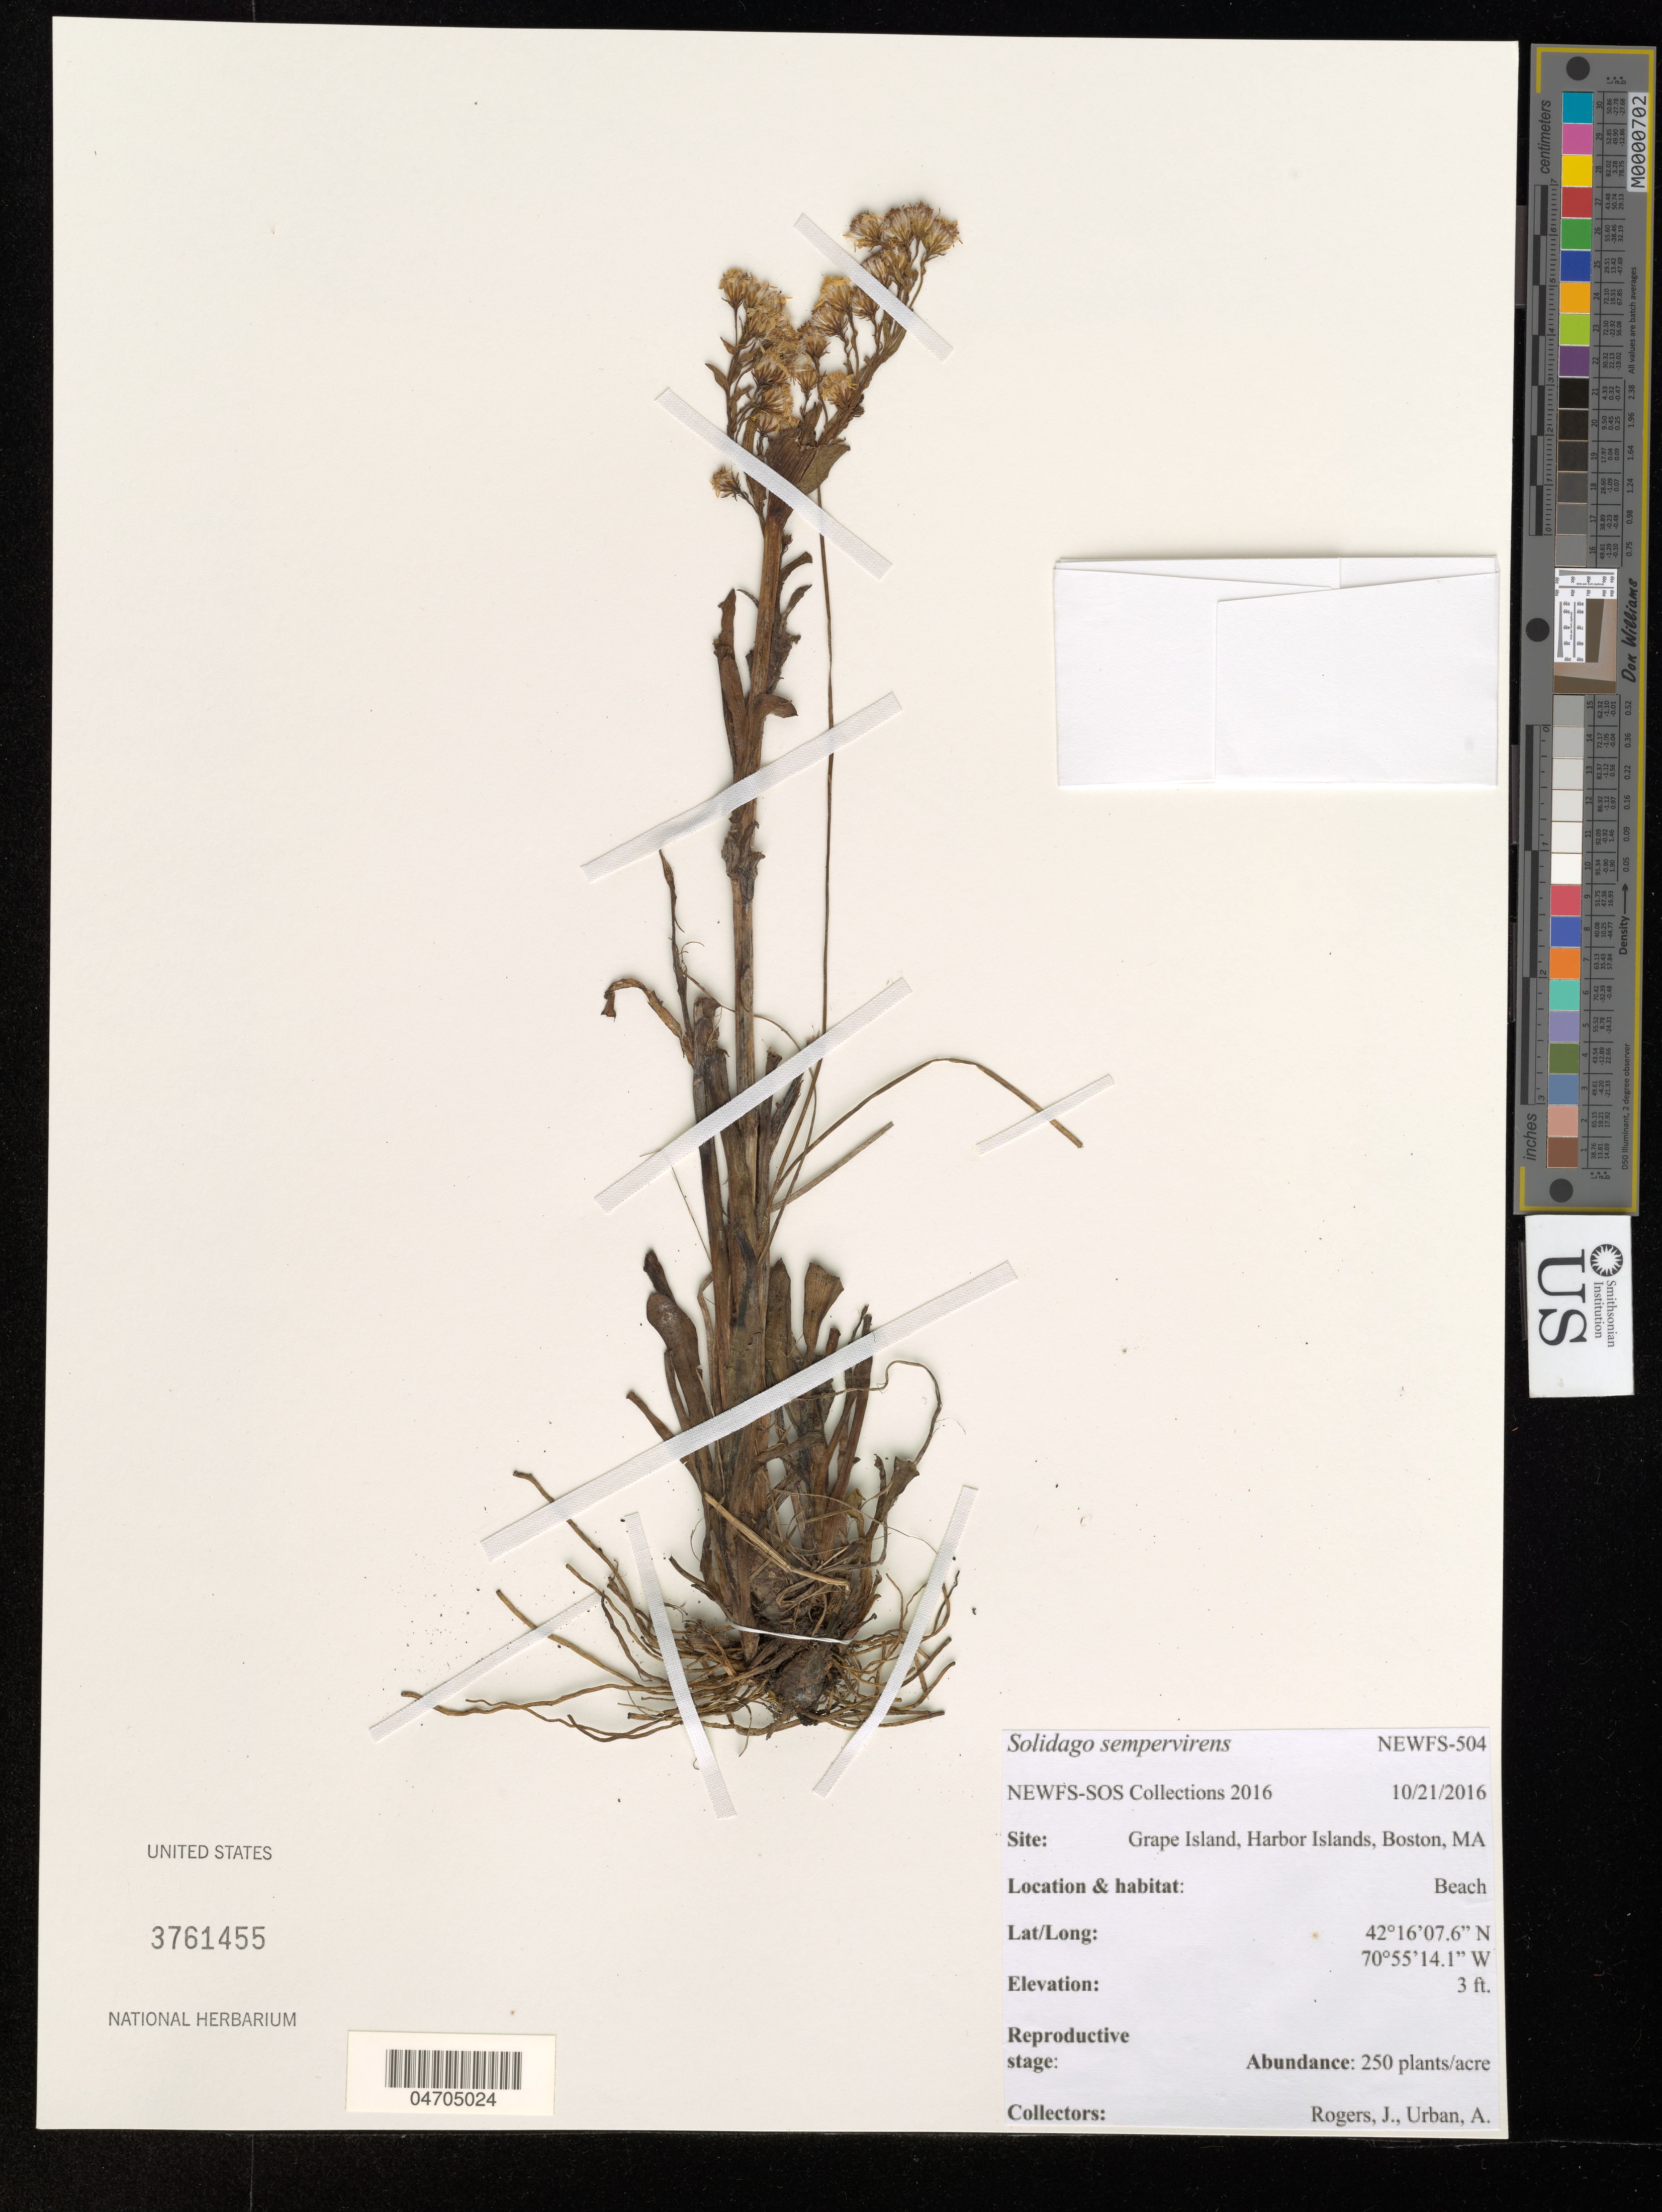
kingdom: Plantae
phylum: Tracheophyta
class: Magnoliopsida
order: Asterales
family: Asteraceae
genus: Solidago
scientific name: Solidago sempervirens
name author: L.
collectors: J. Rogers & A. Urban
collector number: NEWFS-504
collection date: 2016-10-21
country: United States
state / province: Massachusetts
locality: Grape Island, Harbor Islands, Boston.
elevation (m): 1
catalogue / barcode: US 3761455